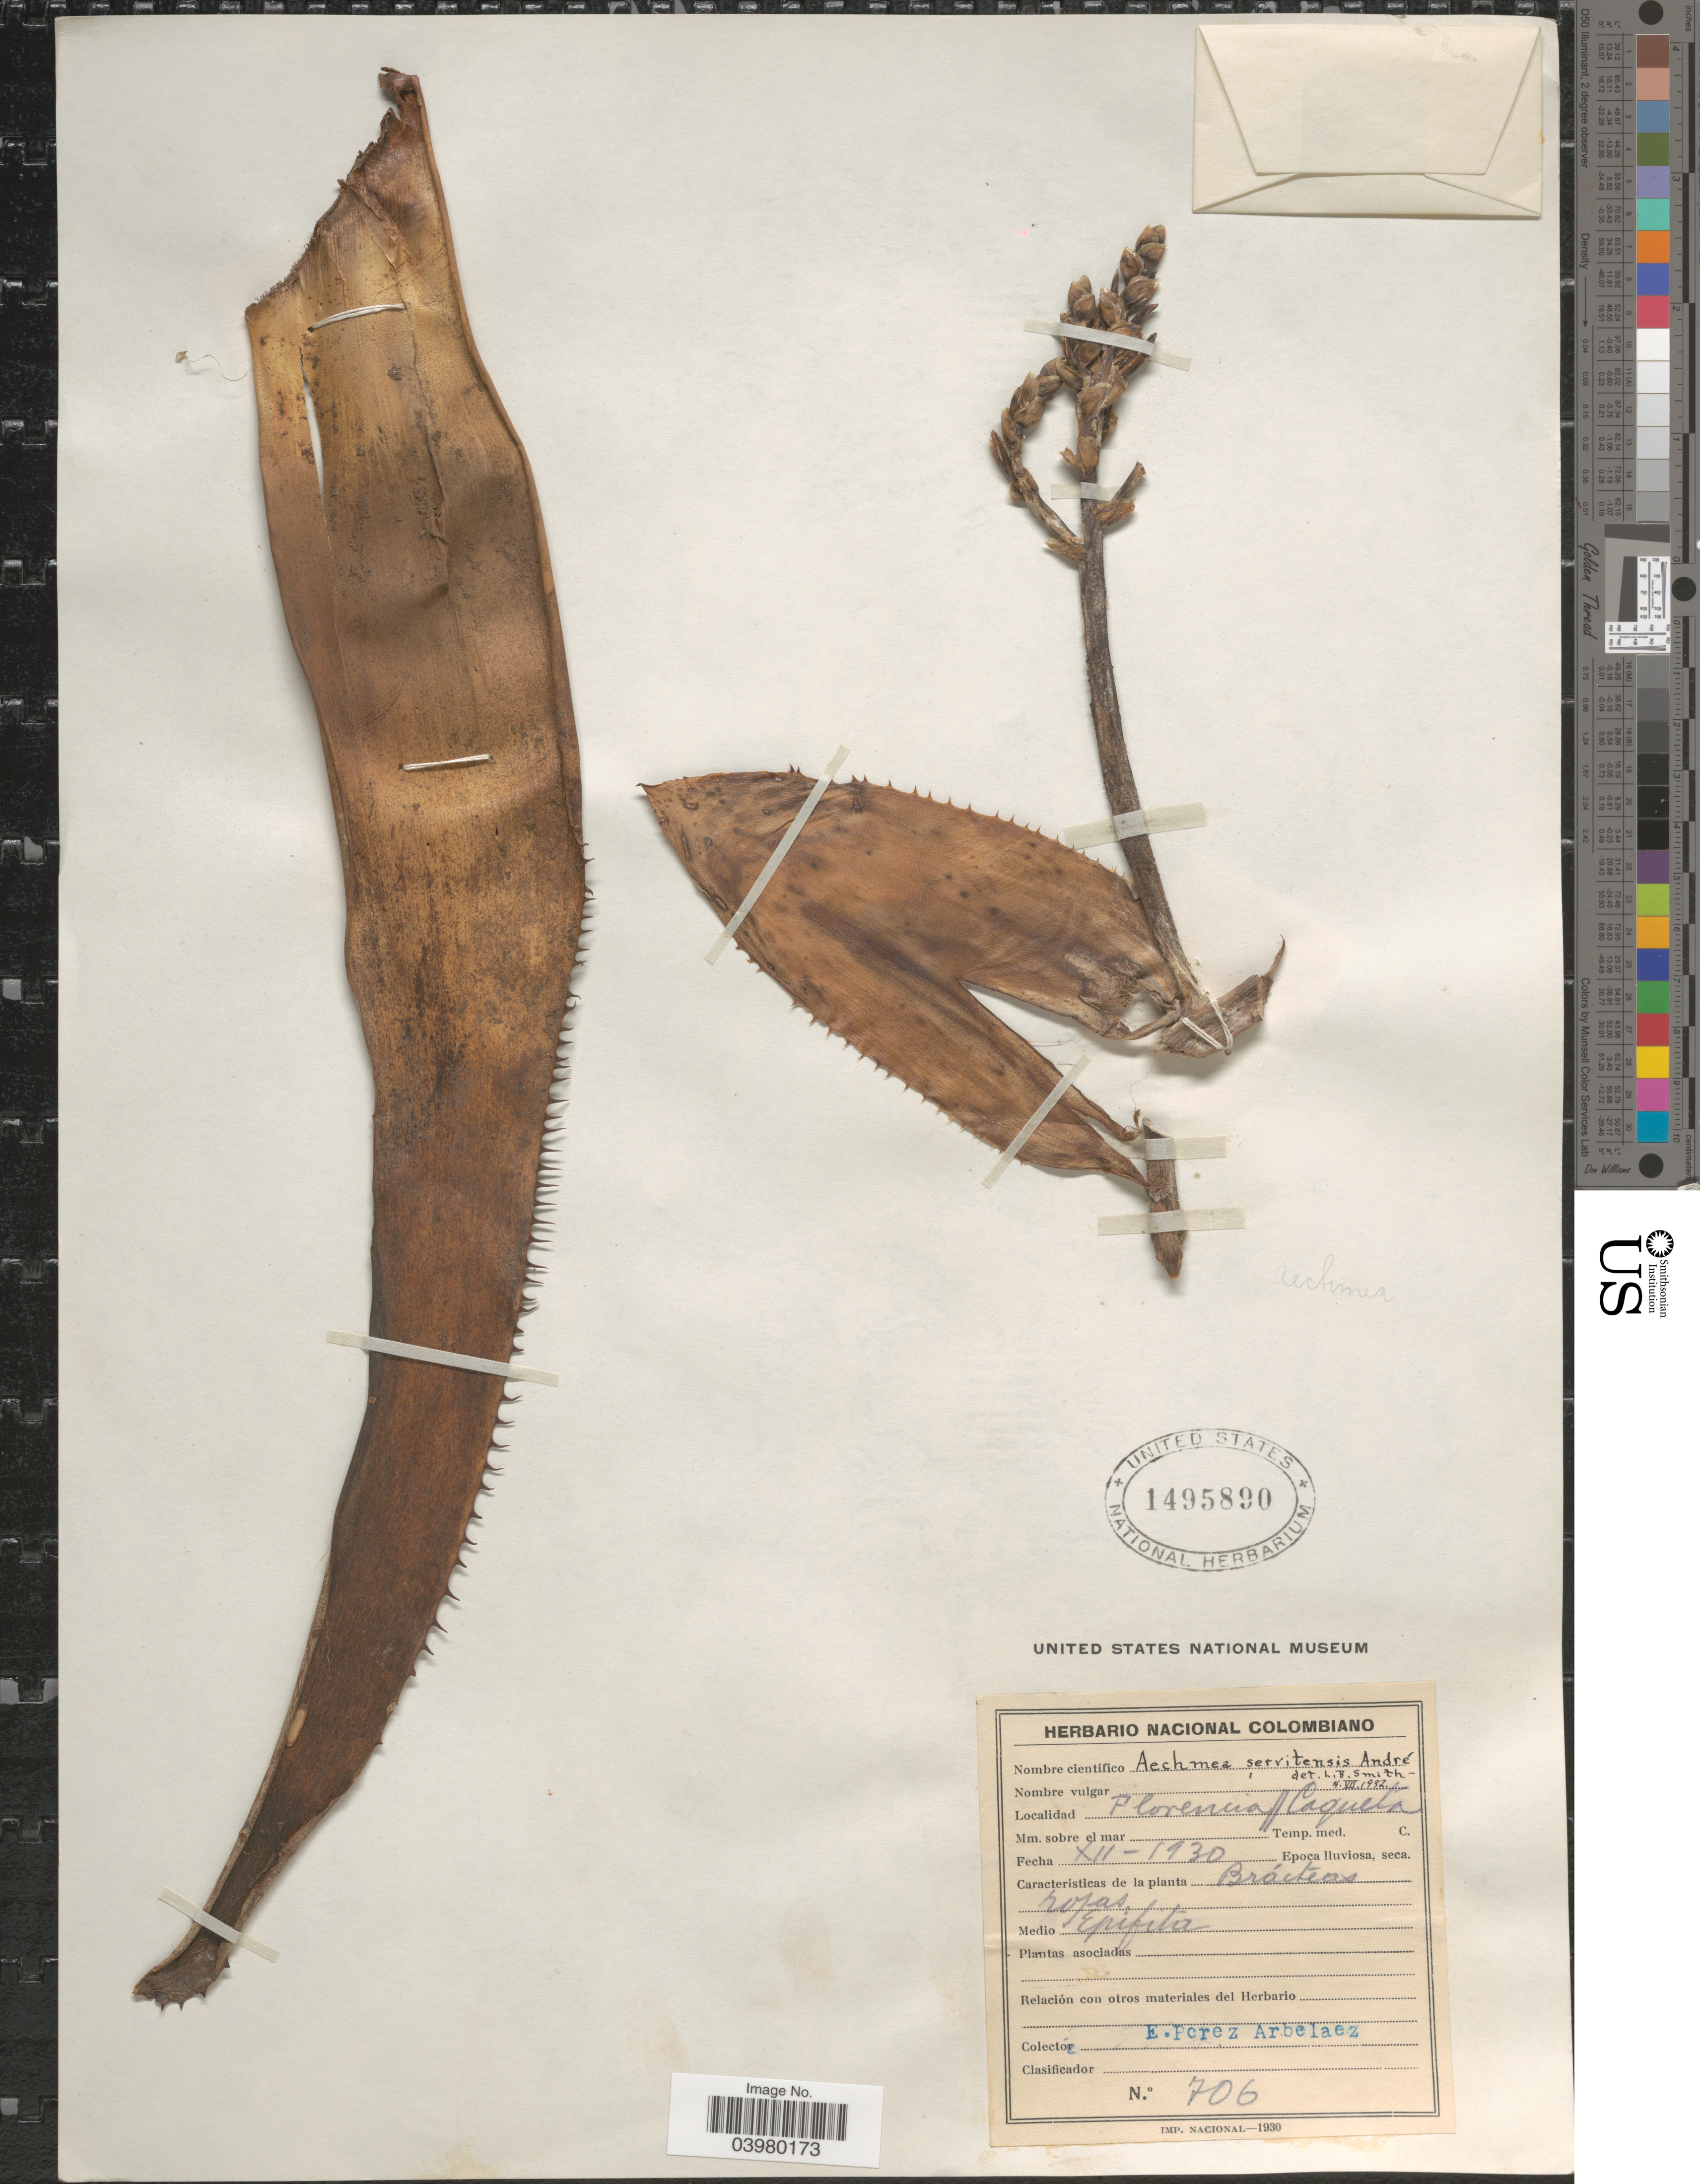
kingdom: Plantae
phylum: Tracheophyta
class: Liliopsida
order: Poales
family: Bromeliaceae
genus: Aechmea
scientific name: Aechmea servitensis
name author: André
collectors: E. Pérez Arbeláez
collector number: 706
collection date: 1930-12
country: Colombia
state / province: Caquetá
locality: Florencia.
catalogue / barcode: US 1495890